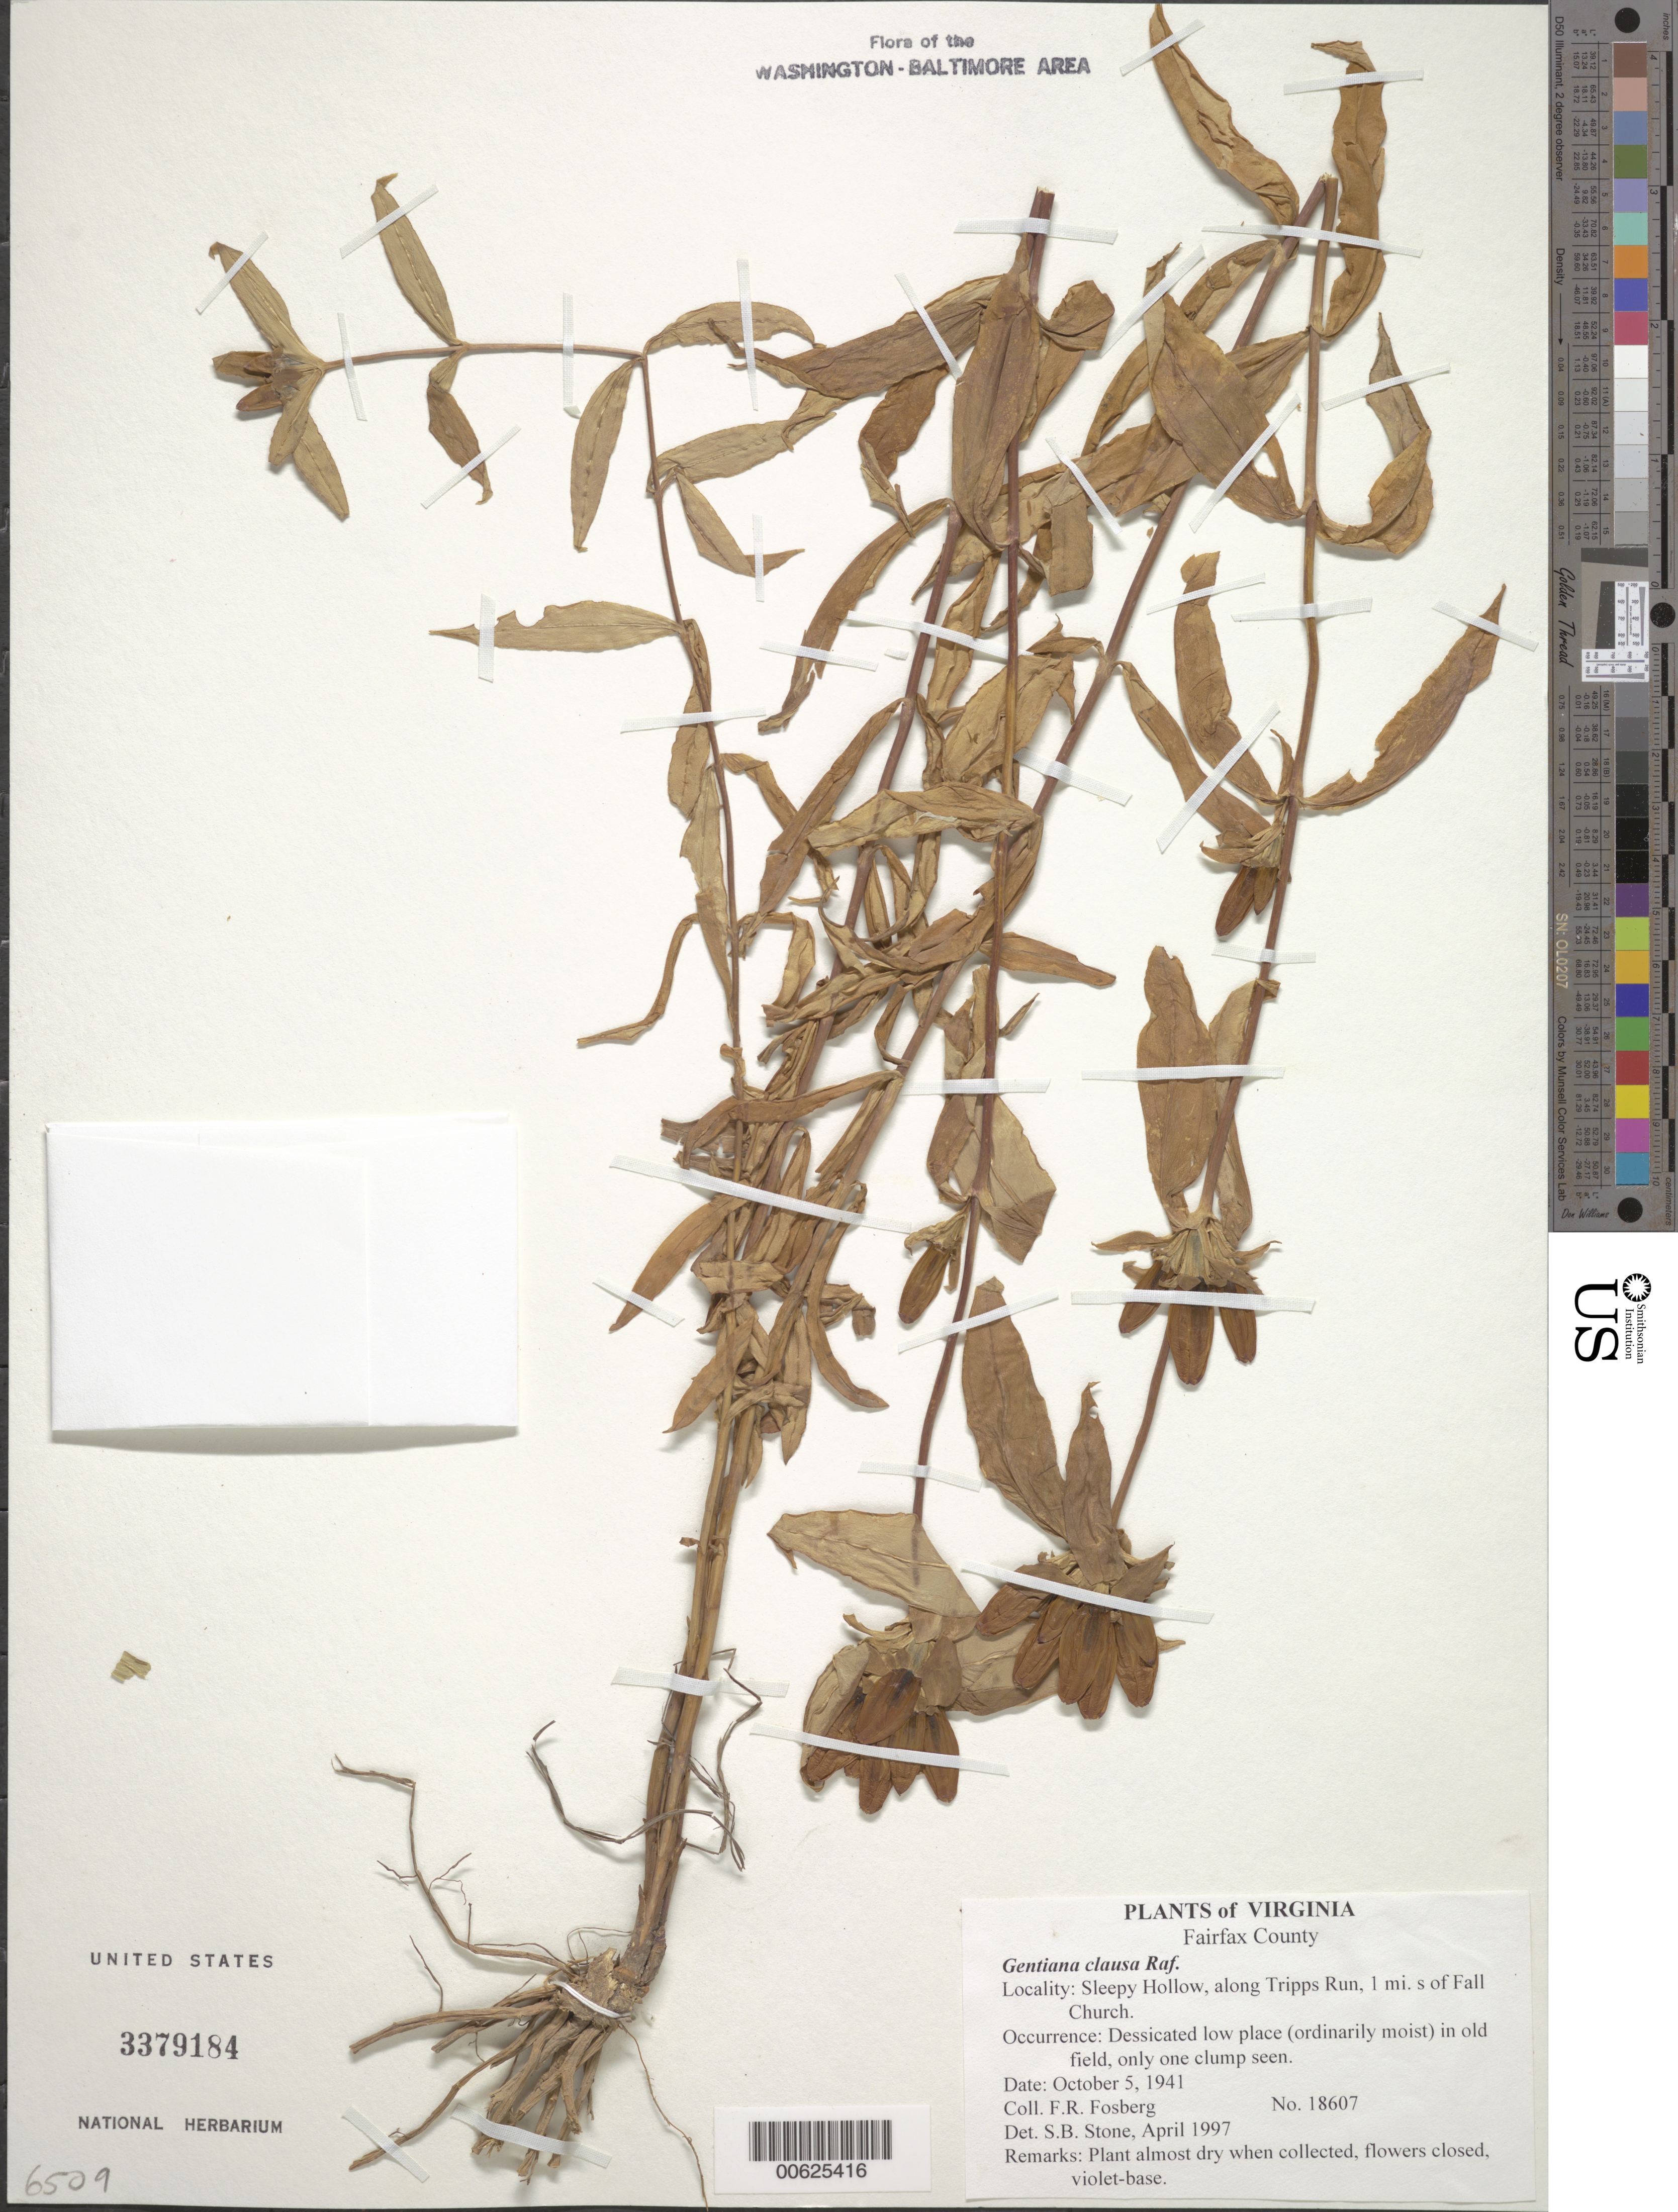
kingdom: Plantae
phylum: Tracheophyta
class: Magnoliopsida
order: Gentianales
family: Gentianaceae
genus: Gentiana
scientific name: Gentiana clausa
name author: Raf.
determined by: Stone, S. B.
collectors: F. R. Fosberg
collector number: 18607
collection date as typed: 05 Oct 1941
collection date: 1941-10-05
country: United States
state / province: Virginia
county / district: Fairfax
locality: Sleepy Hollow, along Tripps Run, 1 mi. S of Falls Church.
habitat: Dessicated low place (ordinarily moist) in old field, only one clump seen.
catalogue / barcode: US 3379184